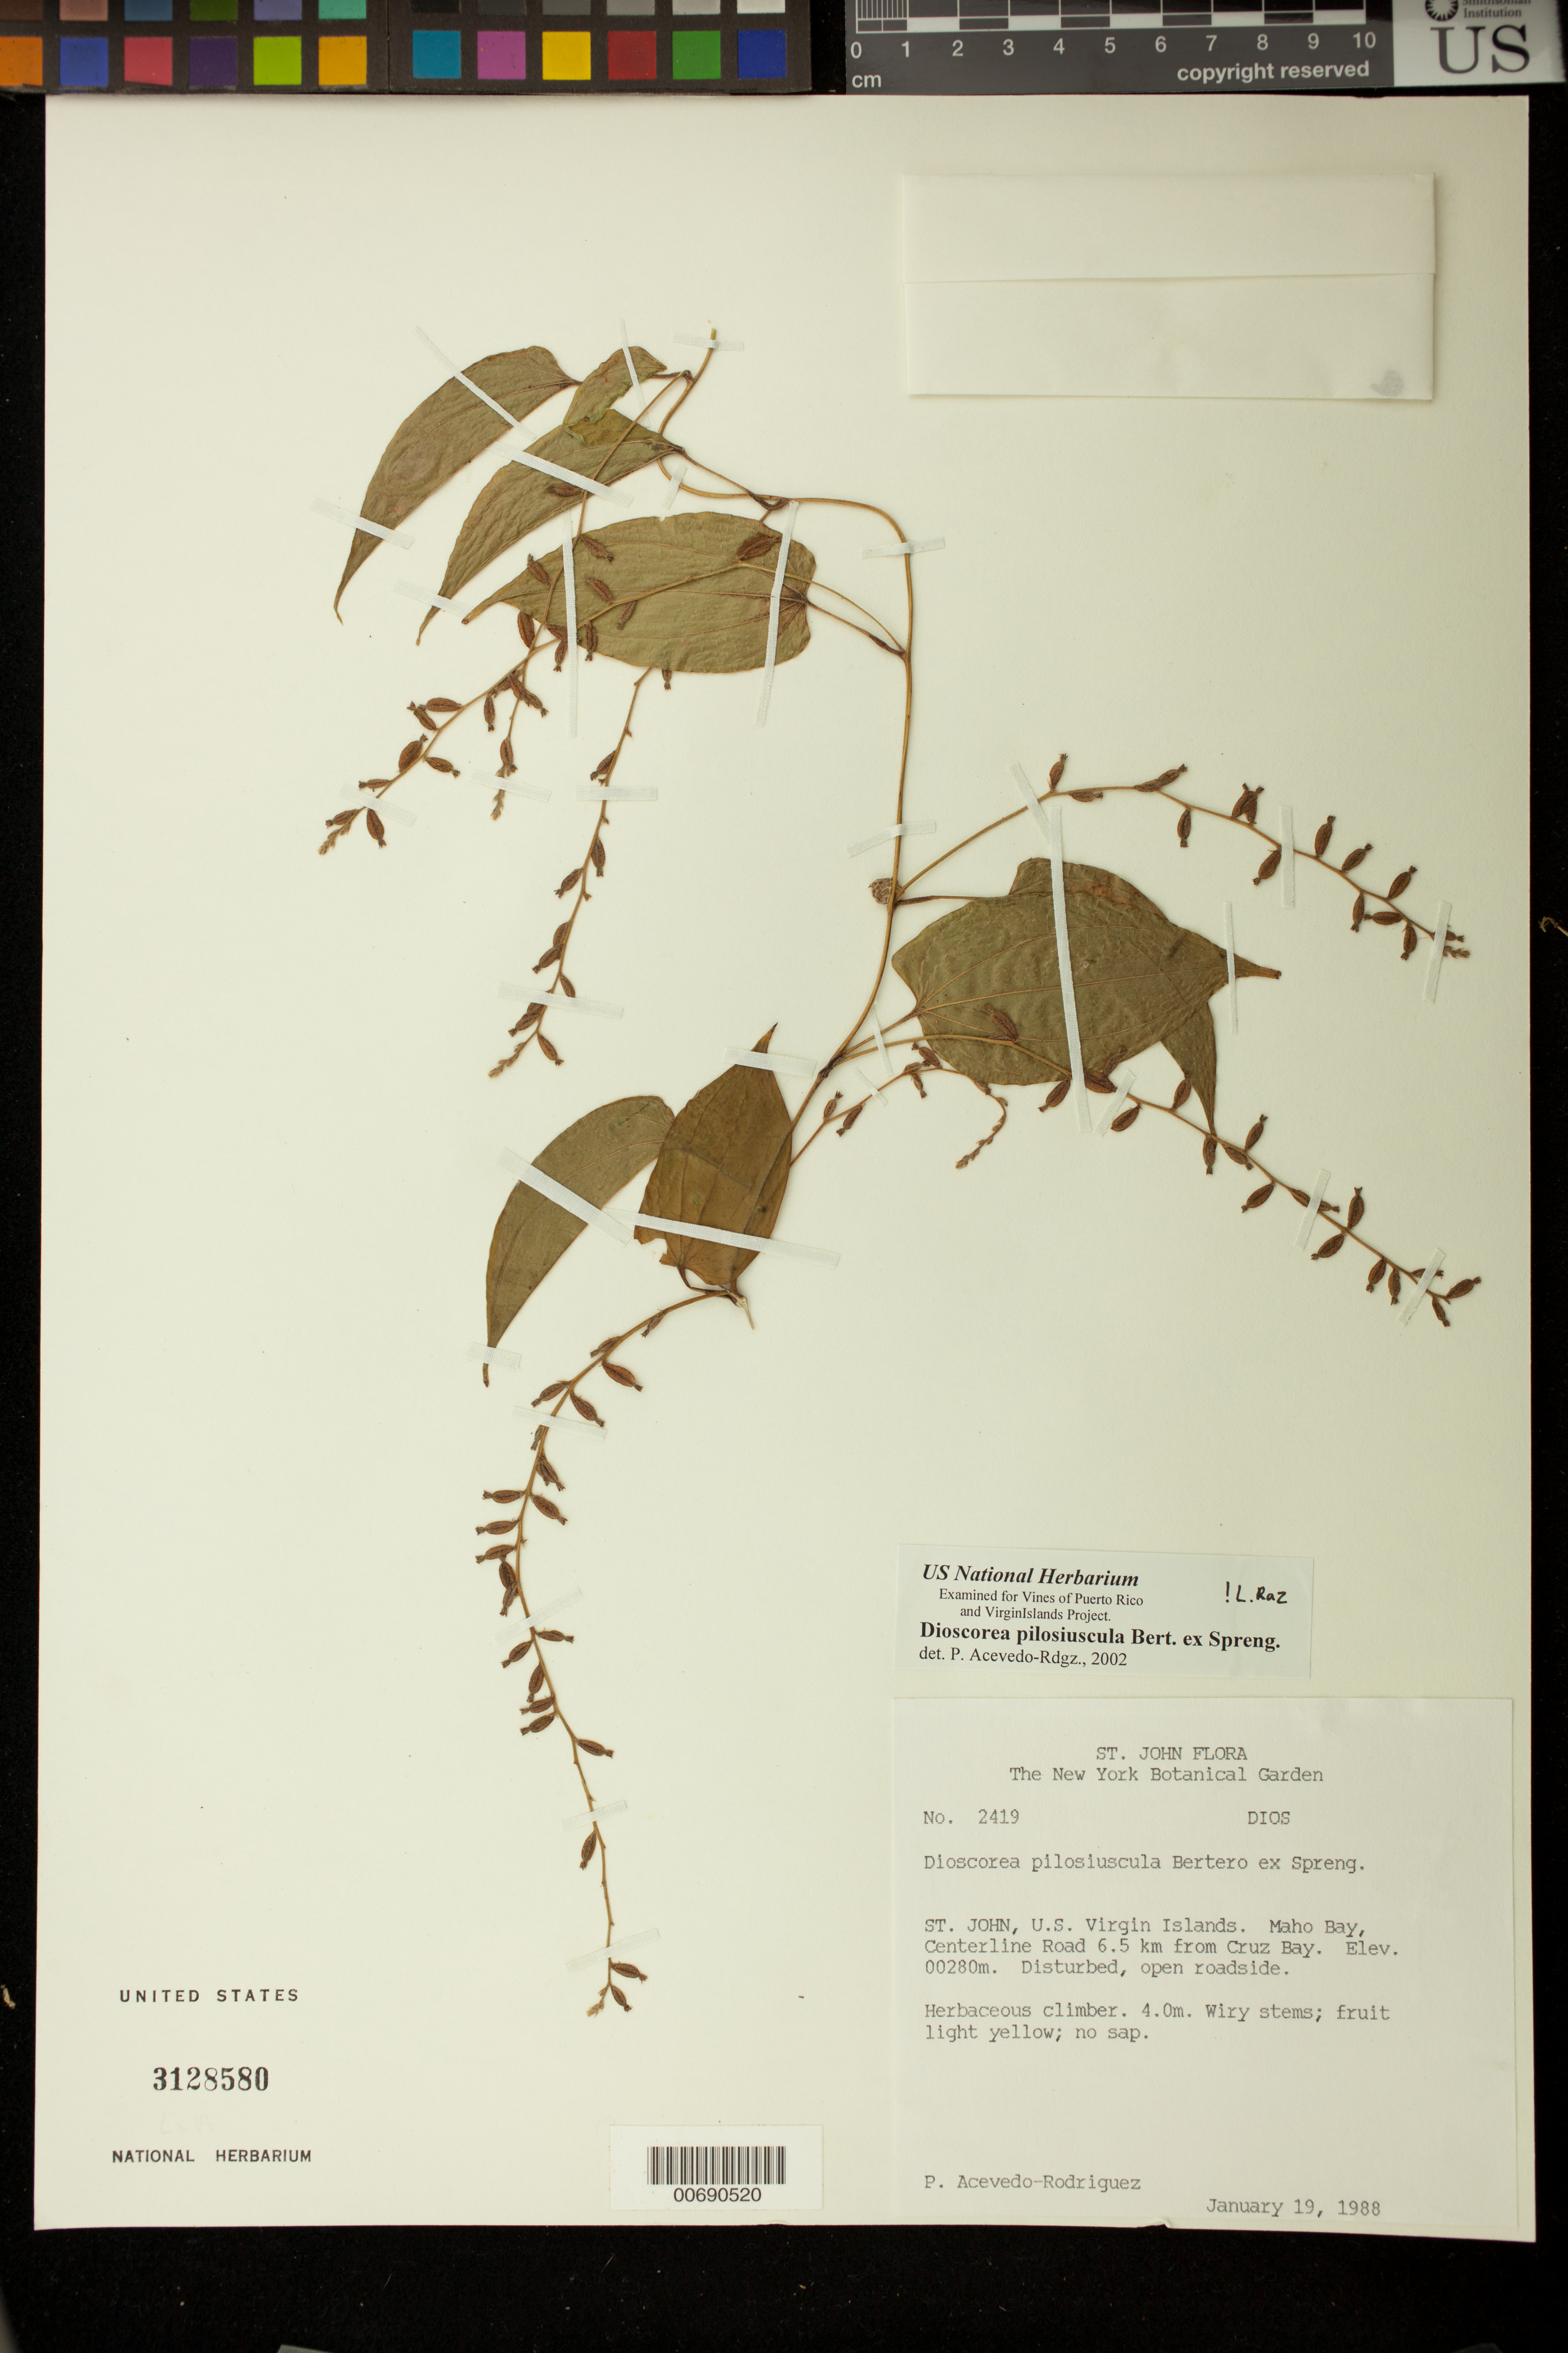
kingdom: Plantae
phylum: Tracheophyta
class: Liliopsida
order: Dioscoreales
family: Dioscoreaceae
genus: Dioscorea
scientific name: Dioscorea pilosiuscula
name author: Bertero ex Spreng.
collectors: P. Acevedo-Rodr.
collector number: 2419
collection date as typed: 19 Jan 1988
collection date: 1988-01-19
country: U.S. Virgin Islands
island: St. John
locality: Maho Bay Quarter; Center Line Road 6.5 km from Cruz Bay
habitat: Disturbed, open roadside.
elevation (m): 280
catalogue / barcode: US 3128580